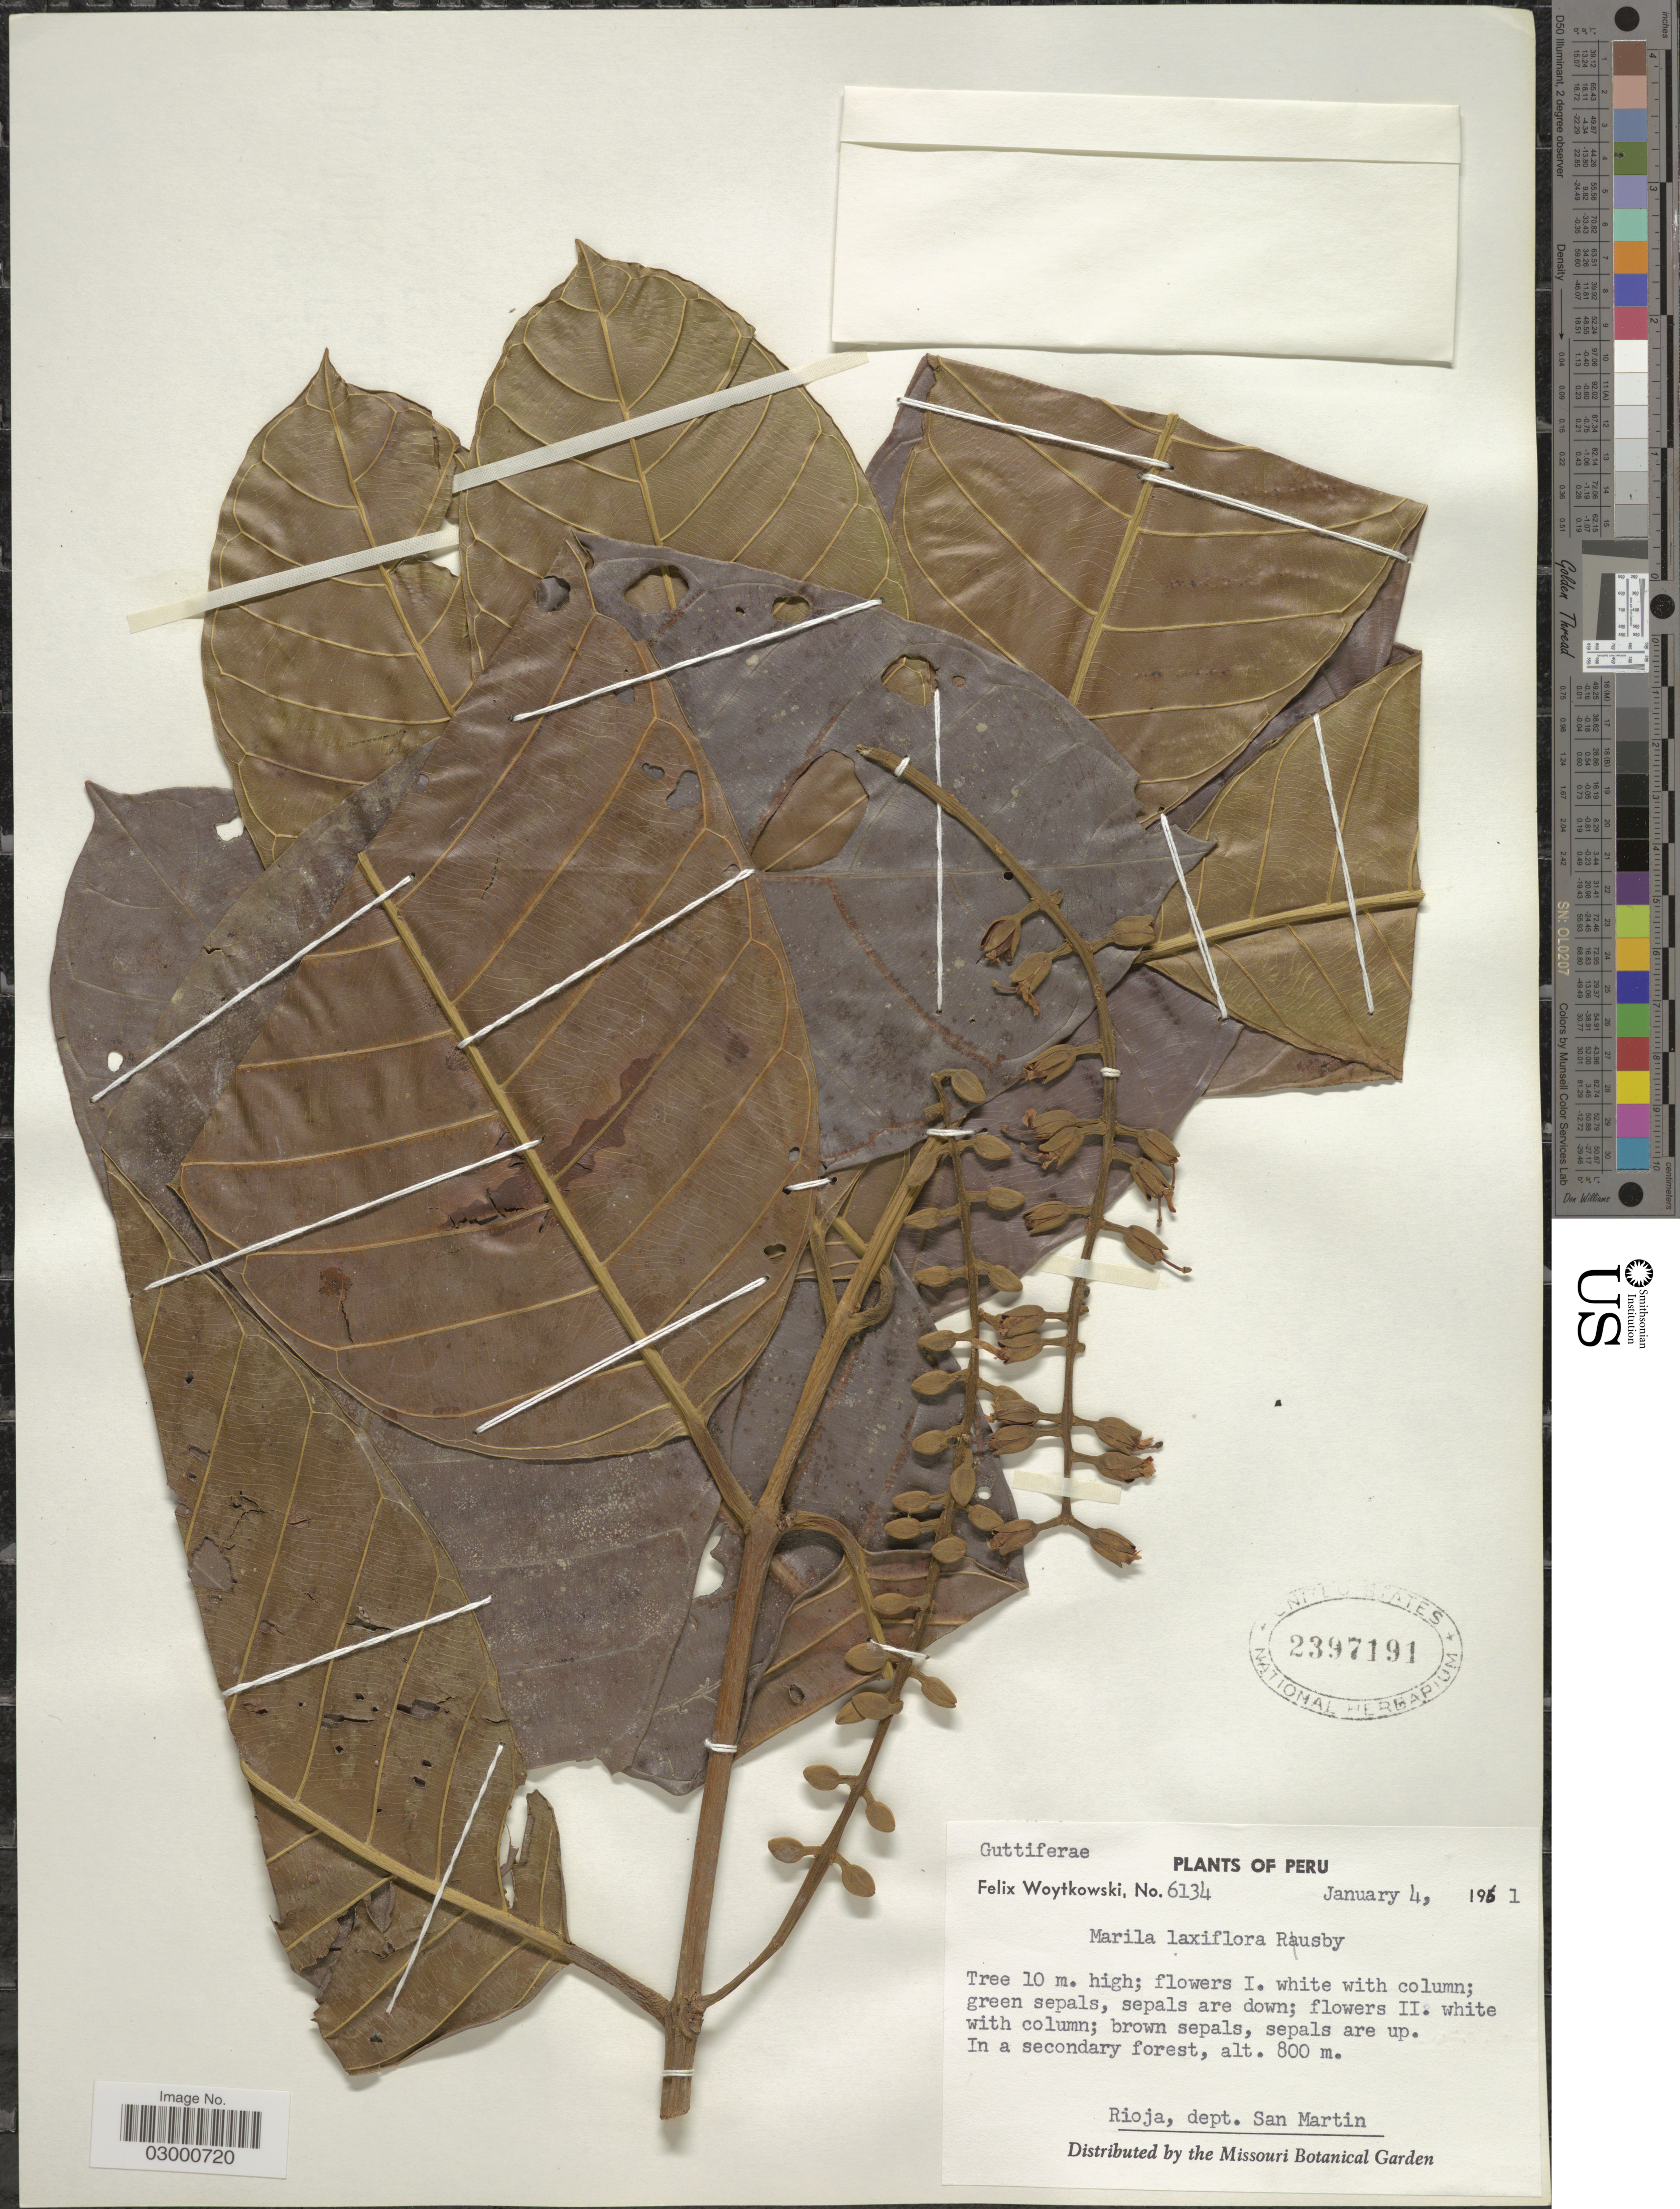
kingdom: Plantae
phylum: Tracheophyta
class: Magnoliopsida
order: Malpighiales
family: Calophyllaceae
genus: Marila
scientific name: Marila laxiflora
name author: Rusby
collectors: F. Woytkowski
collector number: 6134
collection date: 1961-01-04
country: Peru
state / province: San Martín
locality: Rioja, dept. San Martin.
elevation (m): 800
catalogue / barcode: US 2397191